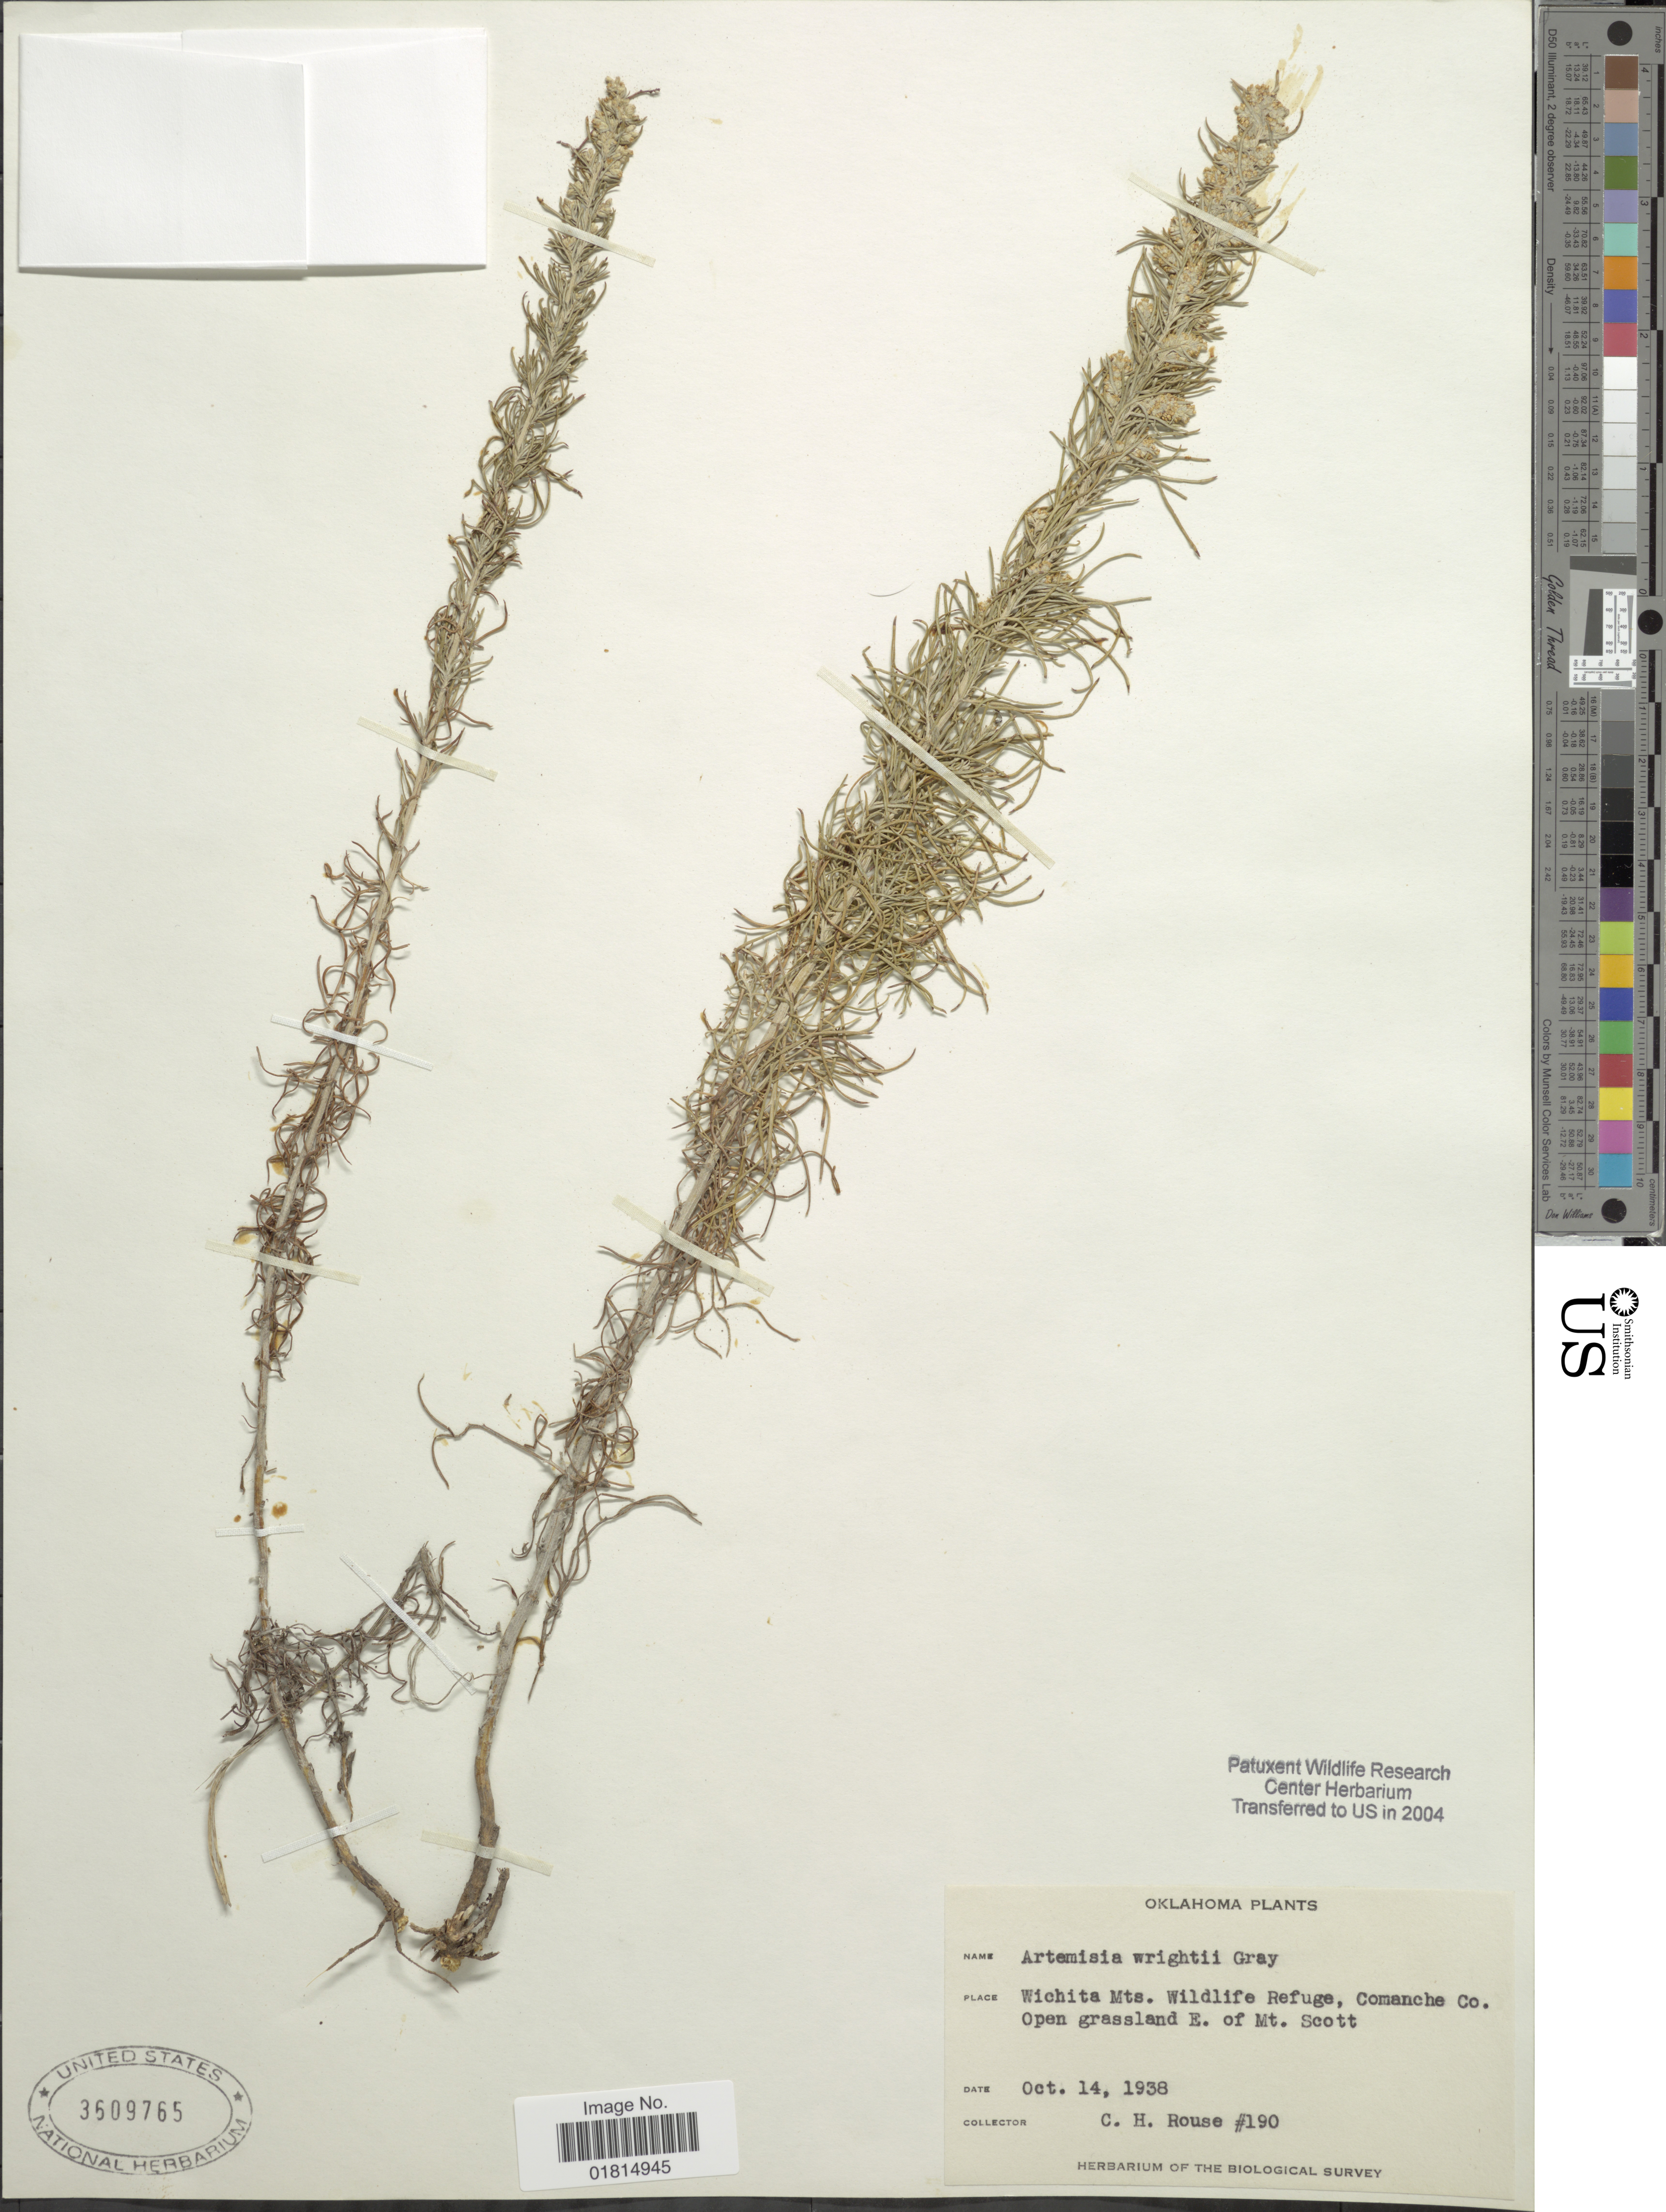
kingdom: Plantae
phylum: Tracheophyta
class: Magnoliopsida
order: Asterales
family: Asteraceae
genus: Artemisia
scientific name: Artemisia carruthii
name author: Alph. Wood ex Carruth.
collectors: C. Rouse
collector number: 190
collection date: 1938-10-14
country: United States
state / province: Oklahoma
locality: Wichita Mts. Wildlife Refuge, Comanche Co. Open grassland E. of Mt. Scott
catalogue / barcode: US 3609765